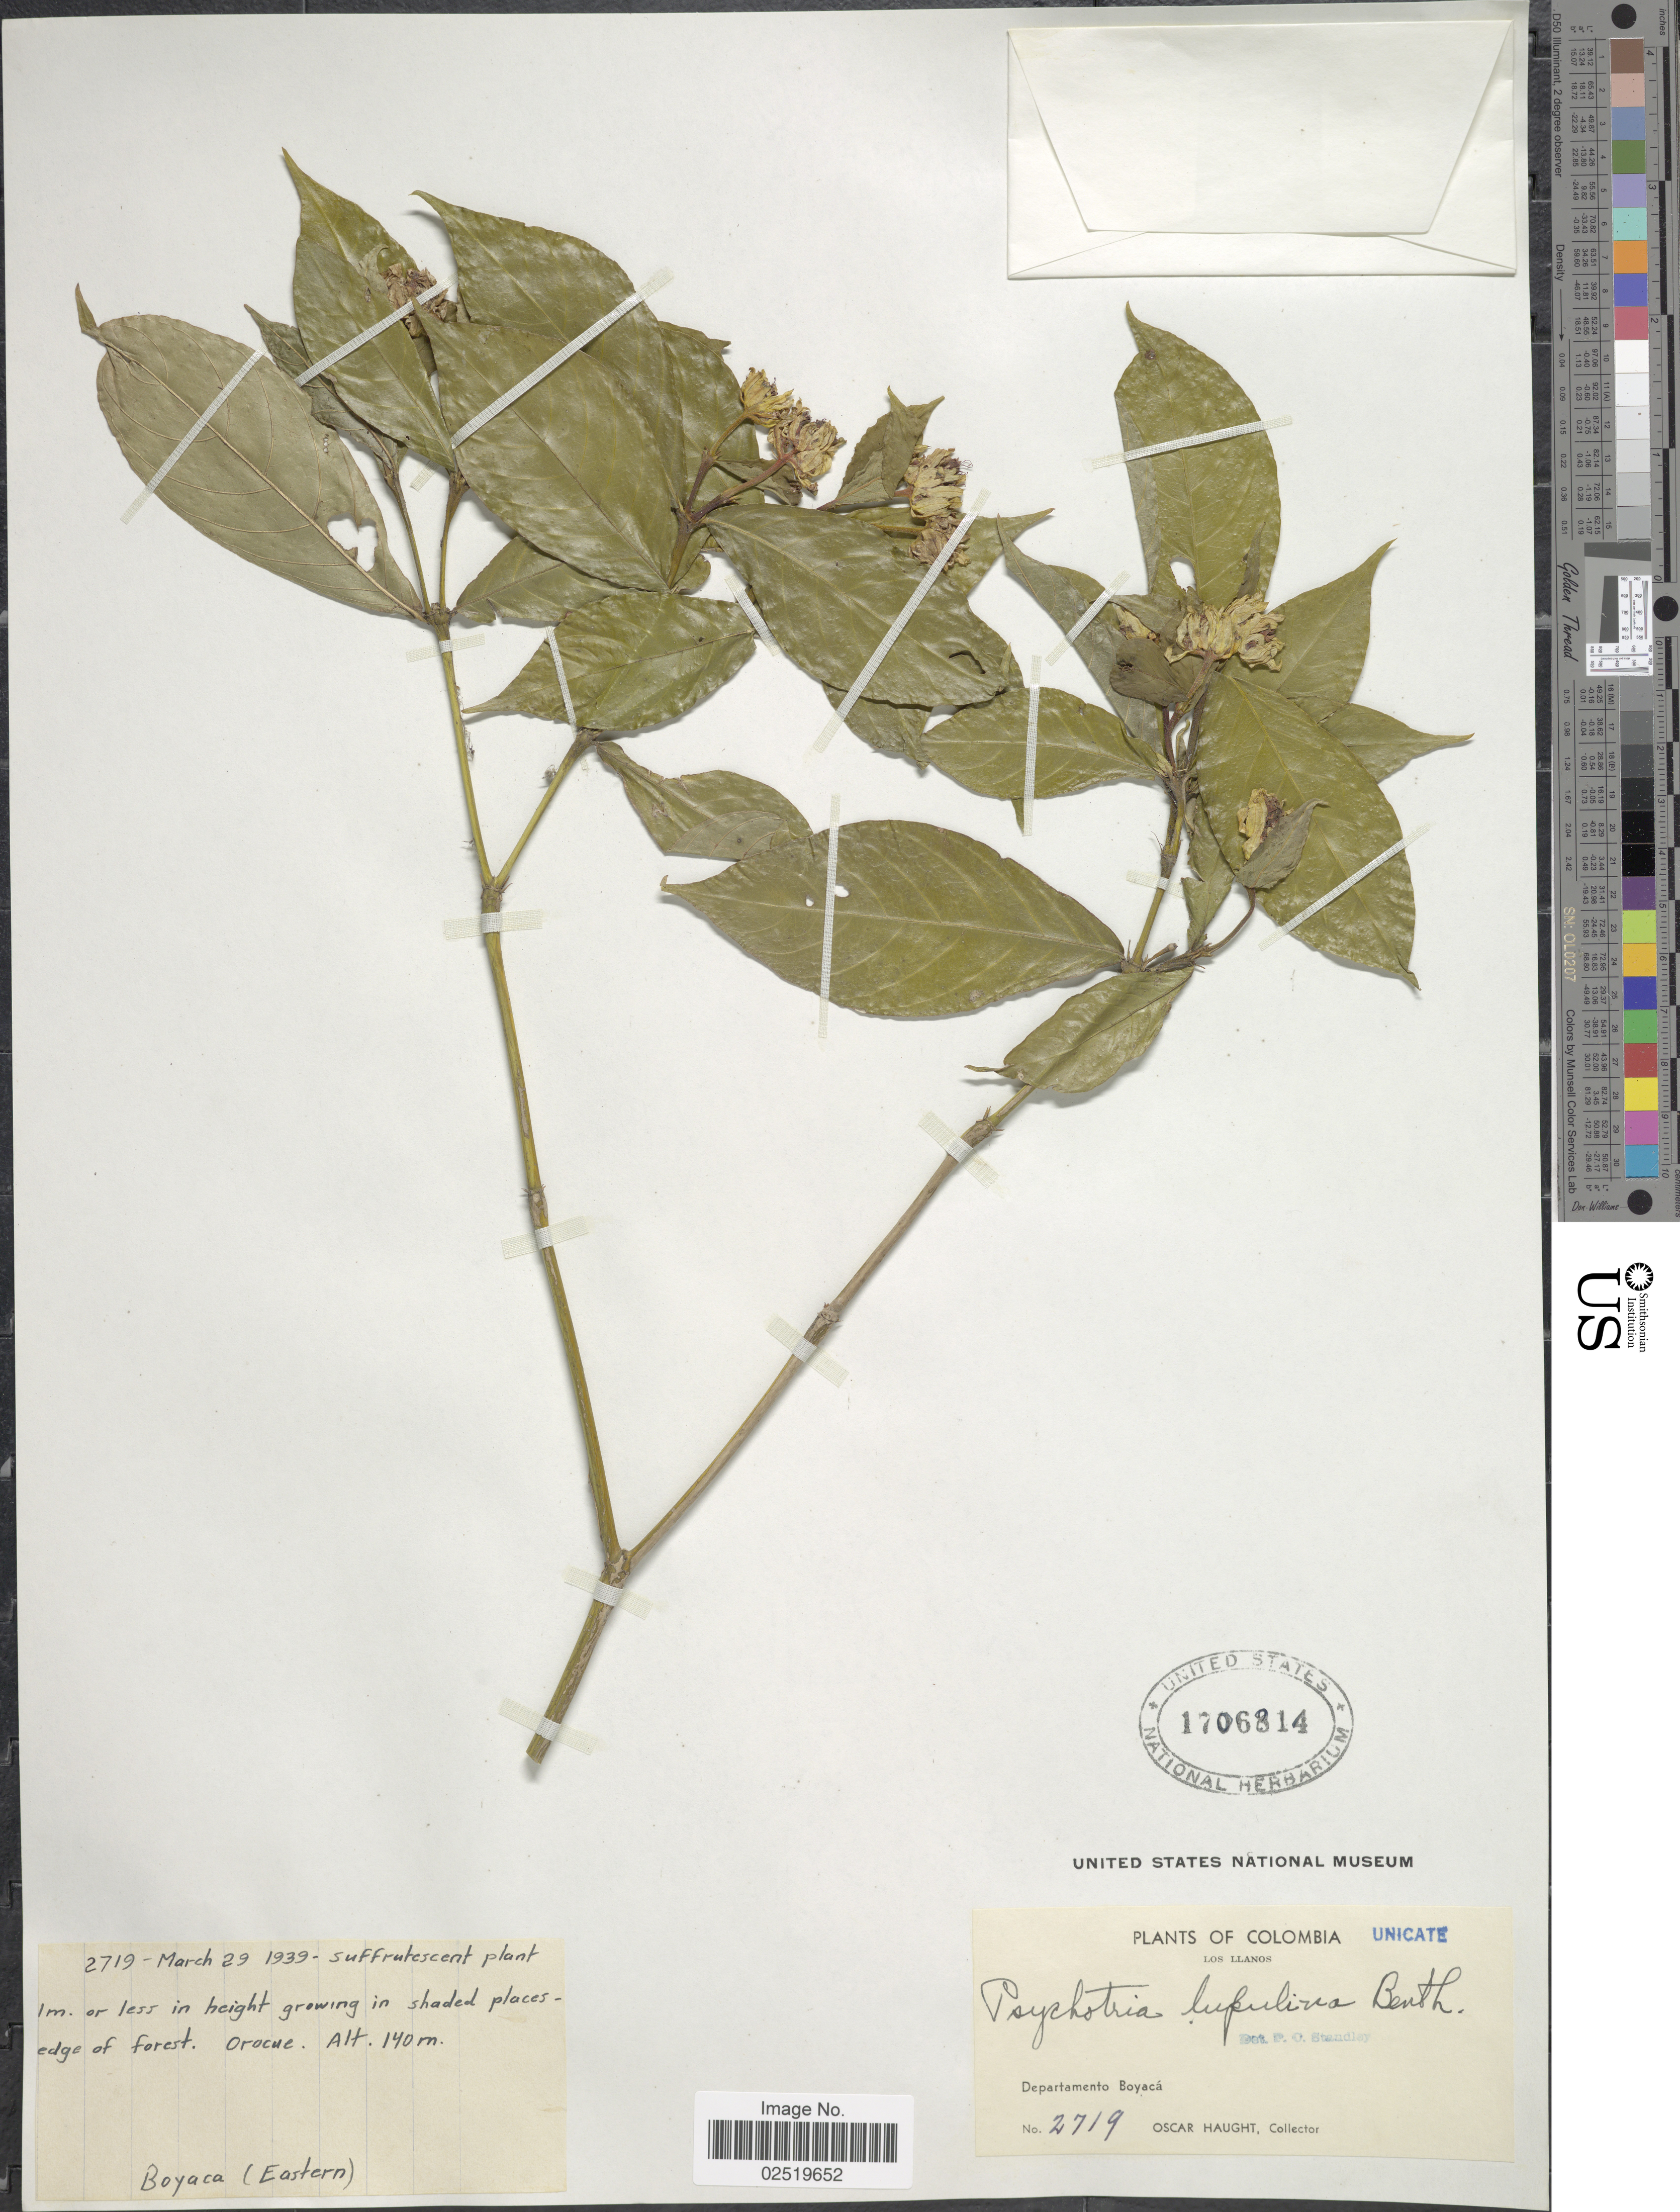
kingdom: Plantae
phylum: Tracheophyta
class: Magnoliopsida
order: Gentianales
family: Rubiaceae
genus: Psychotria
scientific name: Psychotria lupulina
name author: Benth.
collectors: O. L. Haught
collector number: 2719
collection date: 1939-03-29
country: Colombia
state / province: Boyacá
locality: Los Llanos, Orocue, Boyaca (Eastern).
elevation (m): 140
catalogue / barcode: US 1706814